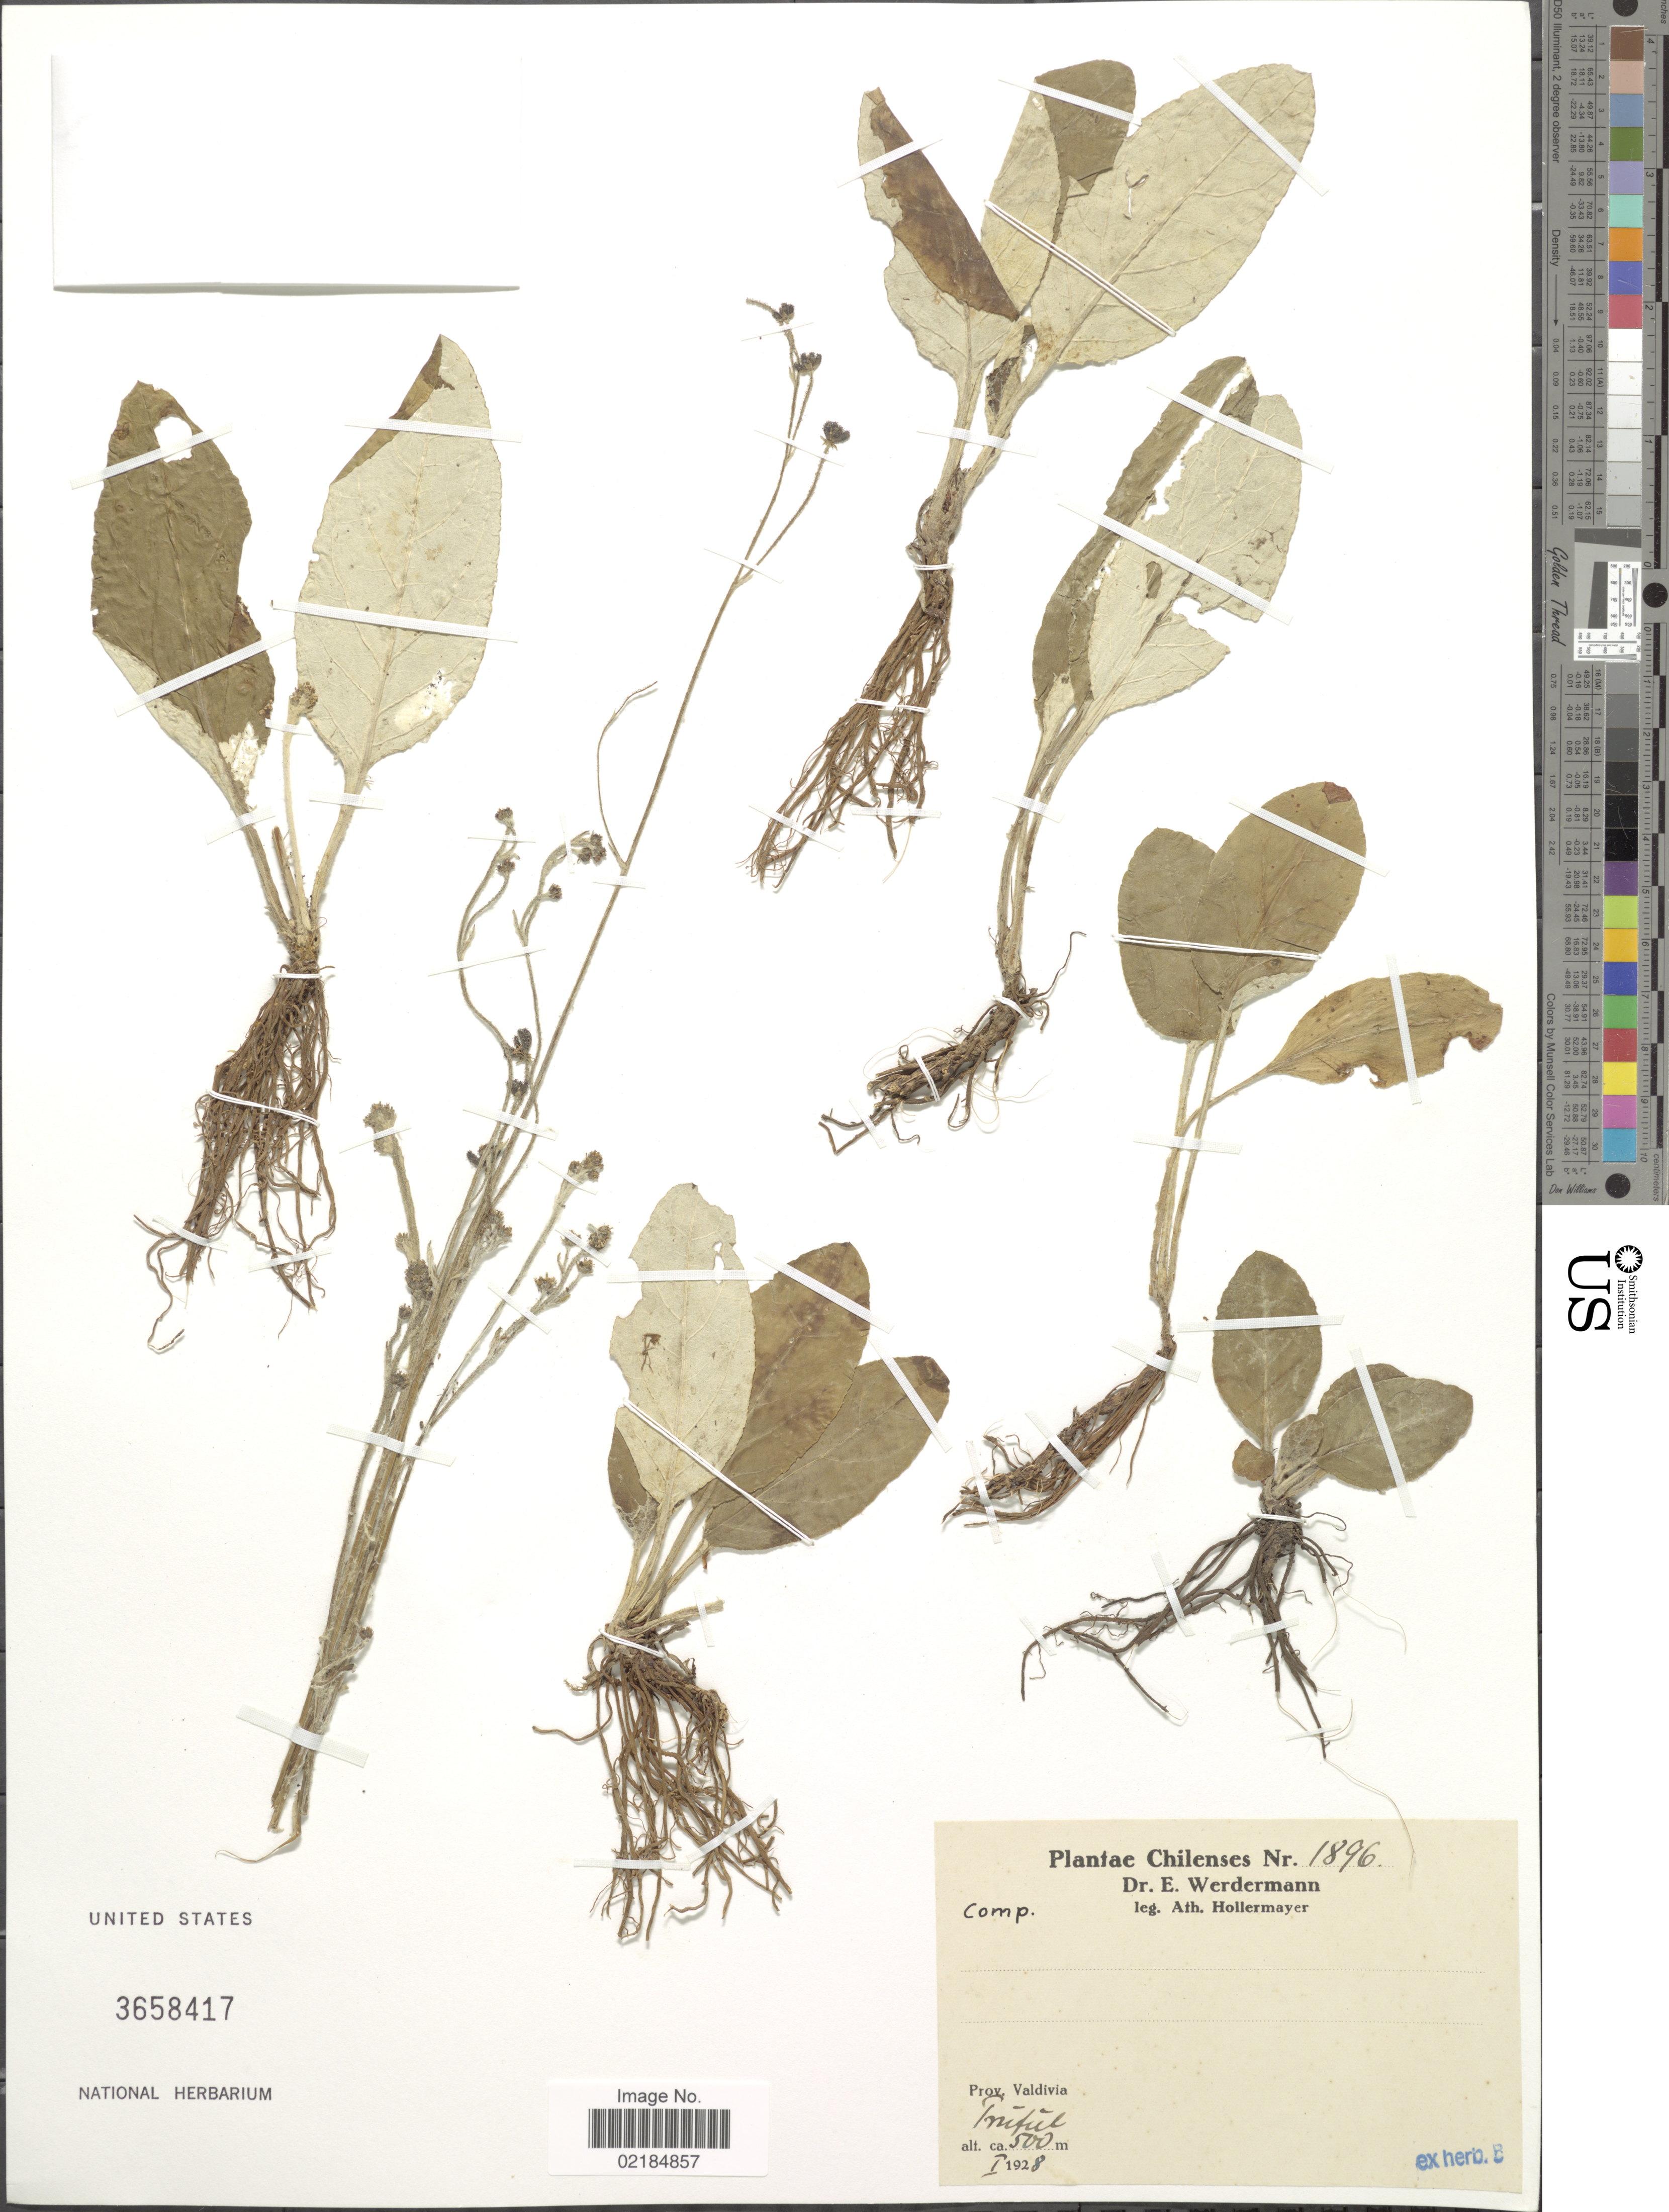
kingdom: Plantae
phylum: Tracheophyta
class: Magnoliopsida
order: Asterales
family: Asteraceae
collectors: A. Hollermayer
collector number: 1896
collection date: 1928-01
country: Chile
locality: Chilenses. Prov. Valdivia. Truful.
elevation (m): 500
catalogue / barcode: US 3658417